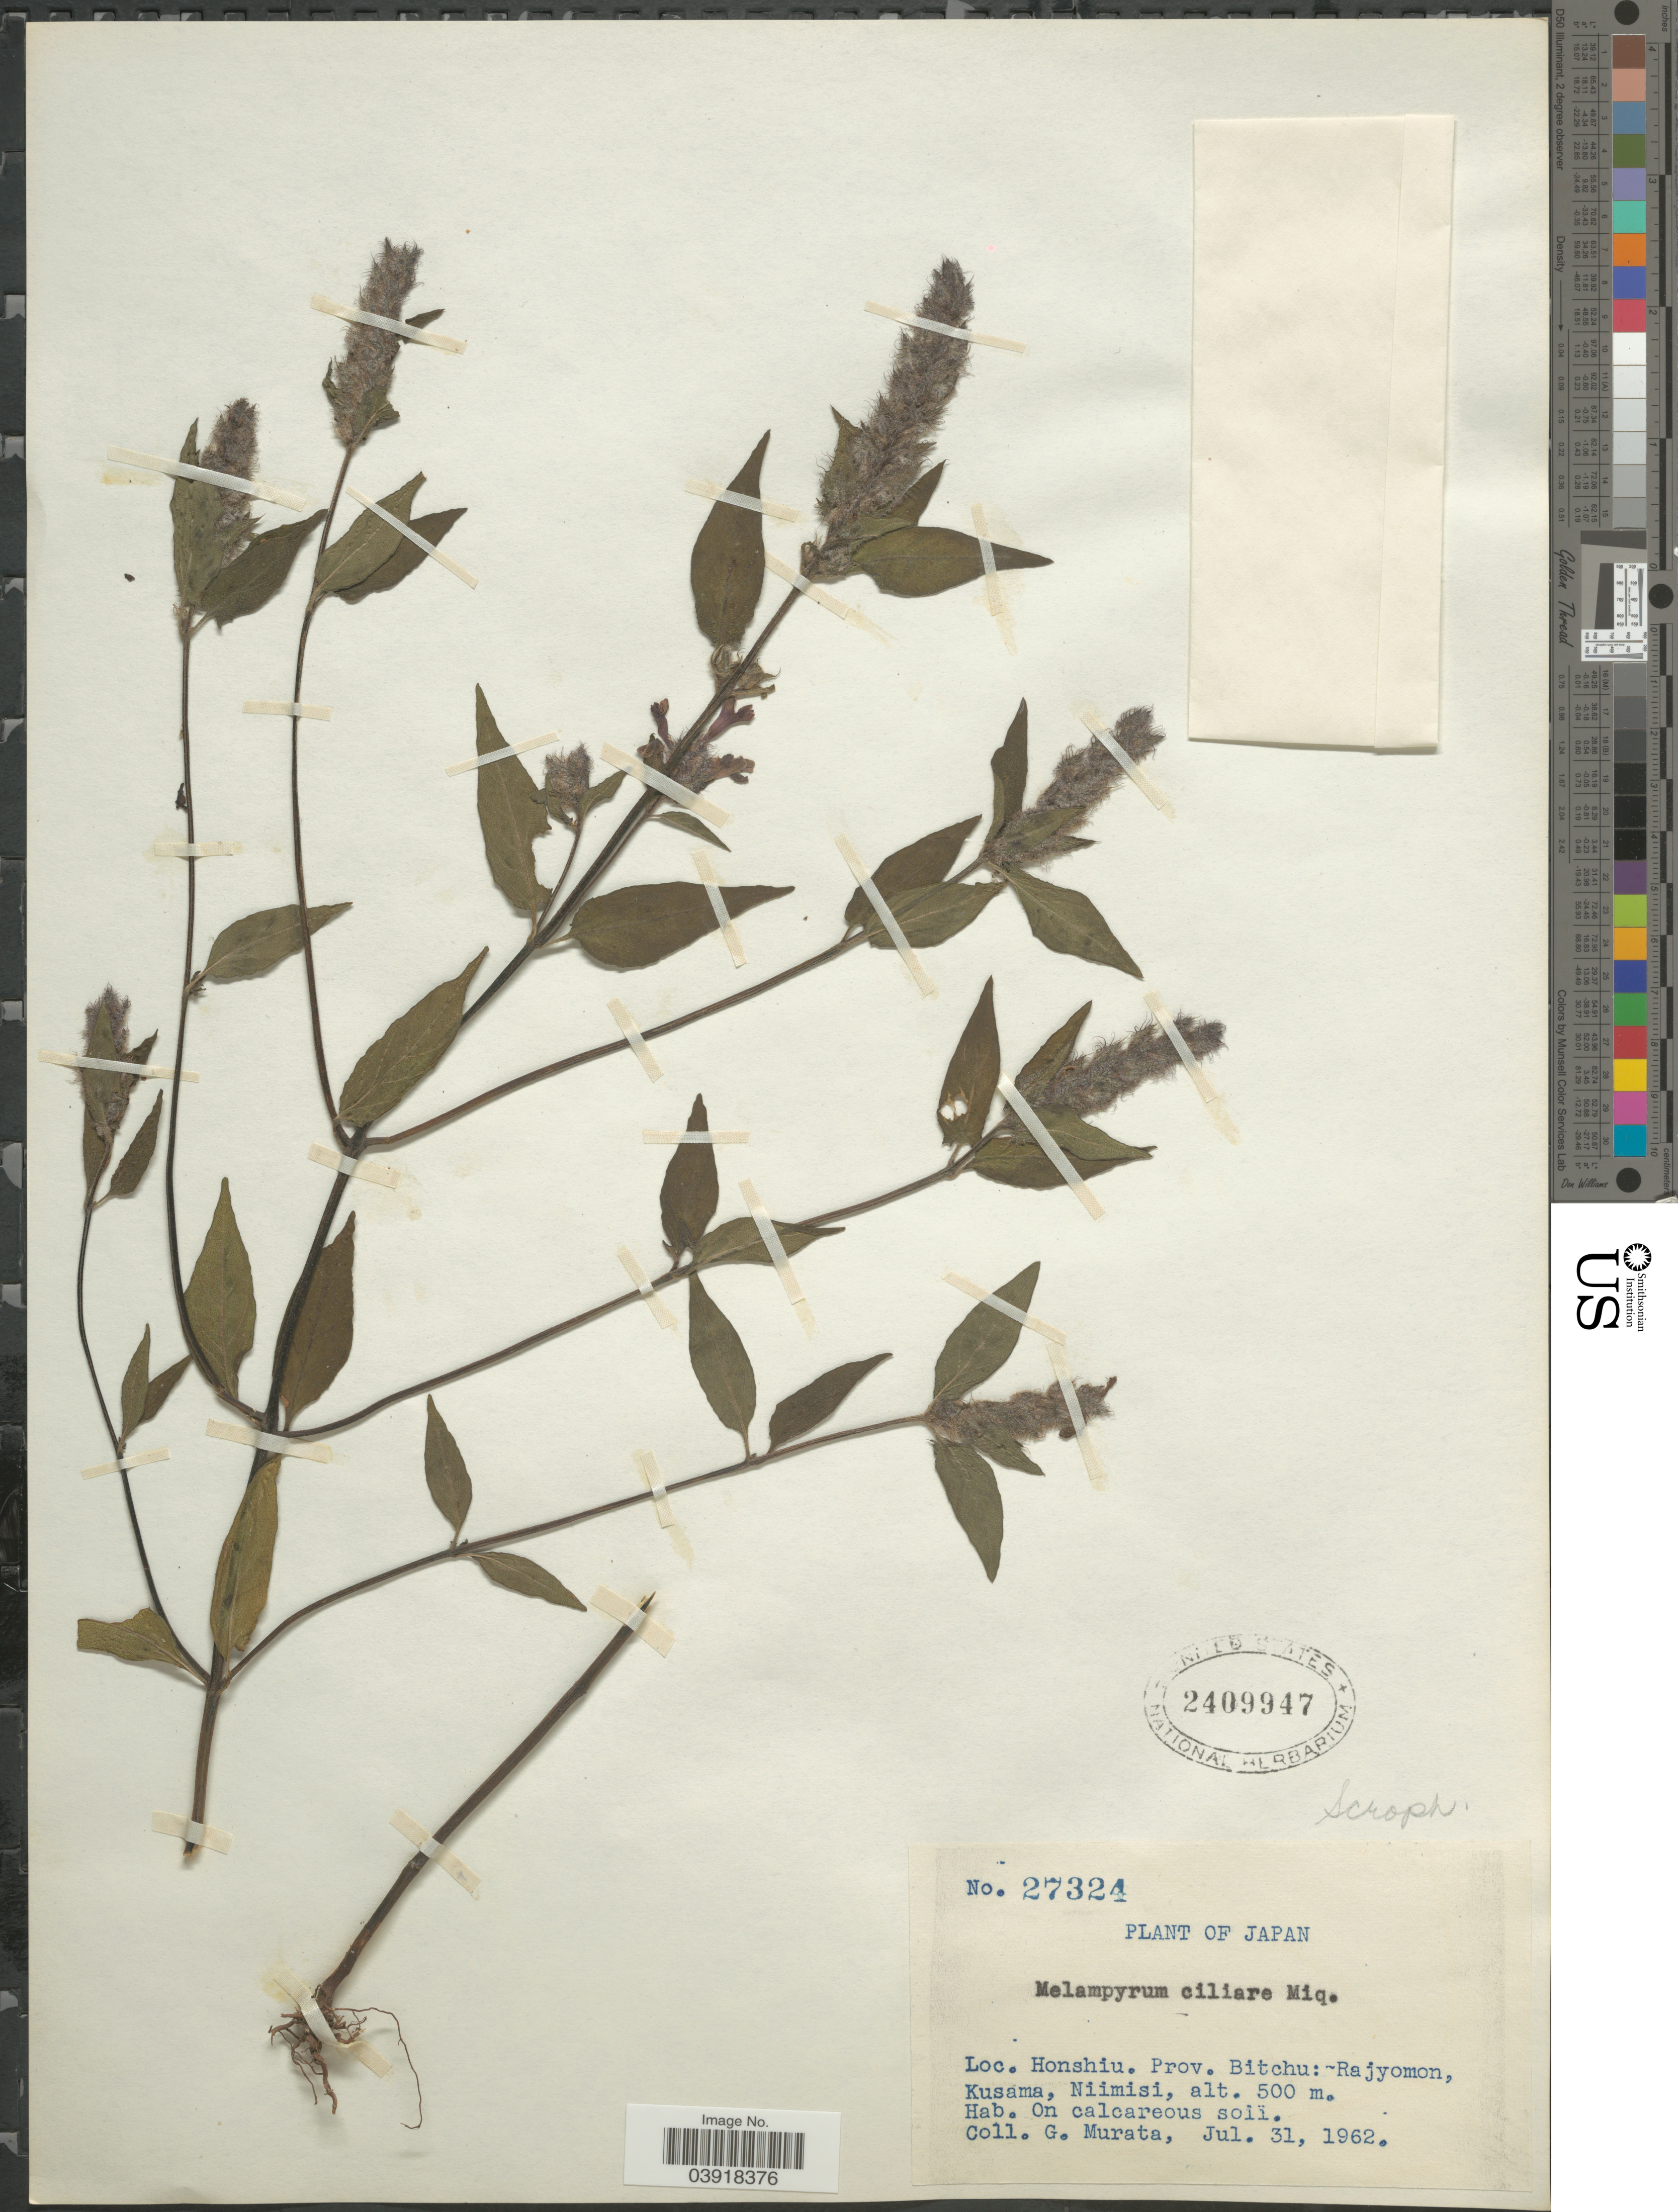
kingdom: Plantae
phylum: Tracheophyta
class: Magnoliopsida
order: Lamiales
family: Orobanchaceae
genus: Melampyrum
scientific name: Melampyrum ciliare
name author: Miq.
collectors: G. Murata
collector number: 27324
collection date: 1962-07-31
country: Japan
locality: Honshiu. Prov. Bitchu: ~Rajyomon, Kusama, Niimisi.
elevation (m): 500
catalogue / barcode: US 2409947